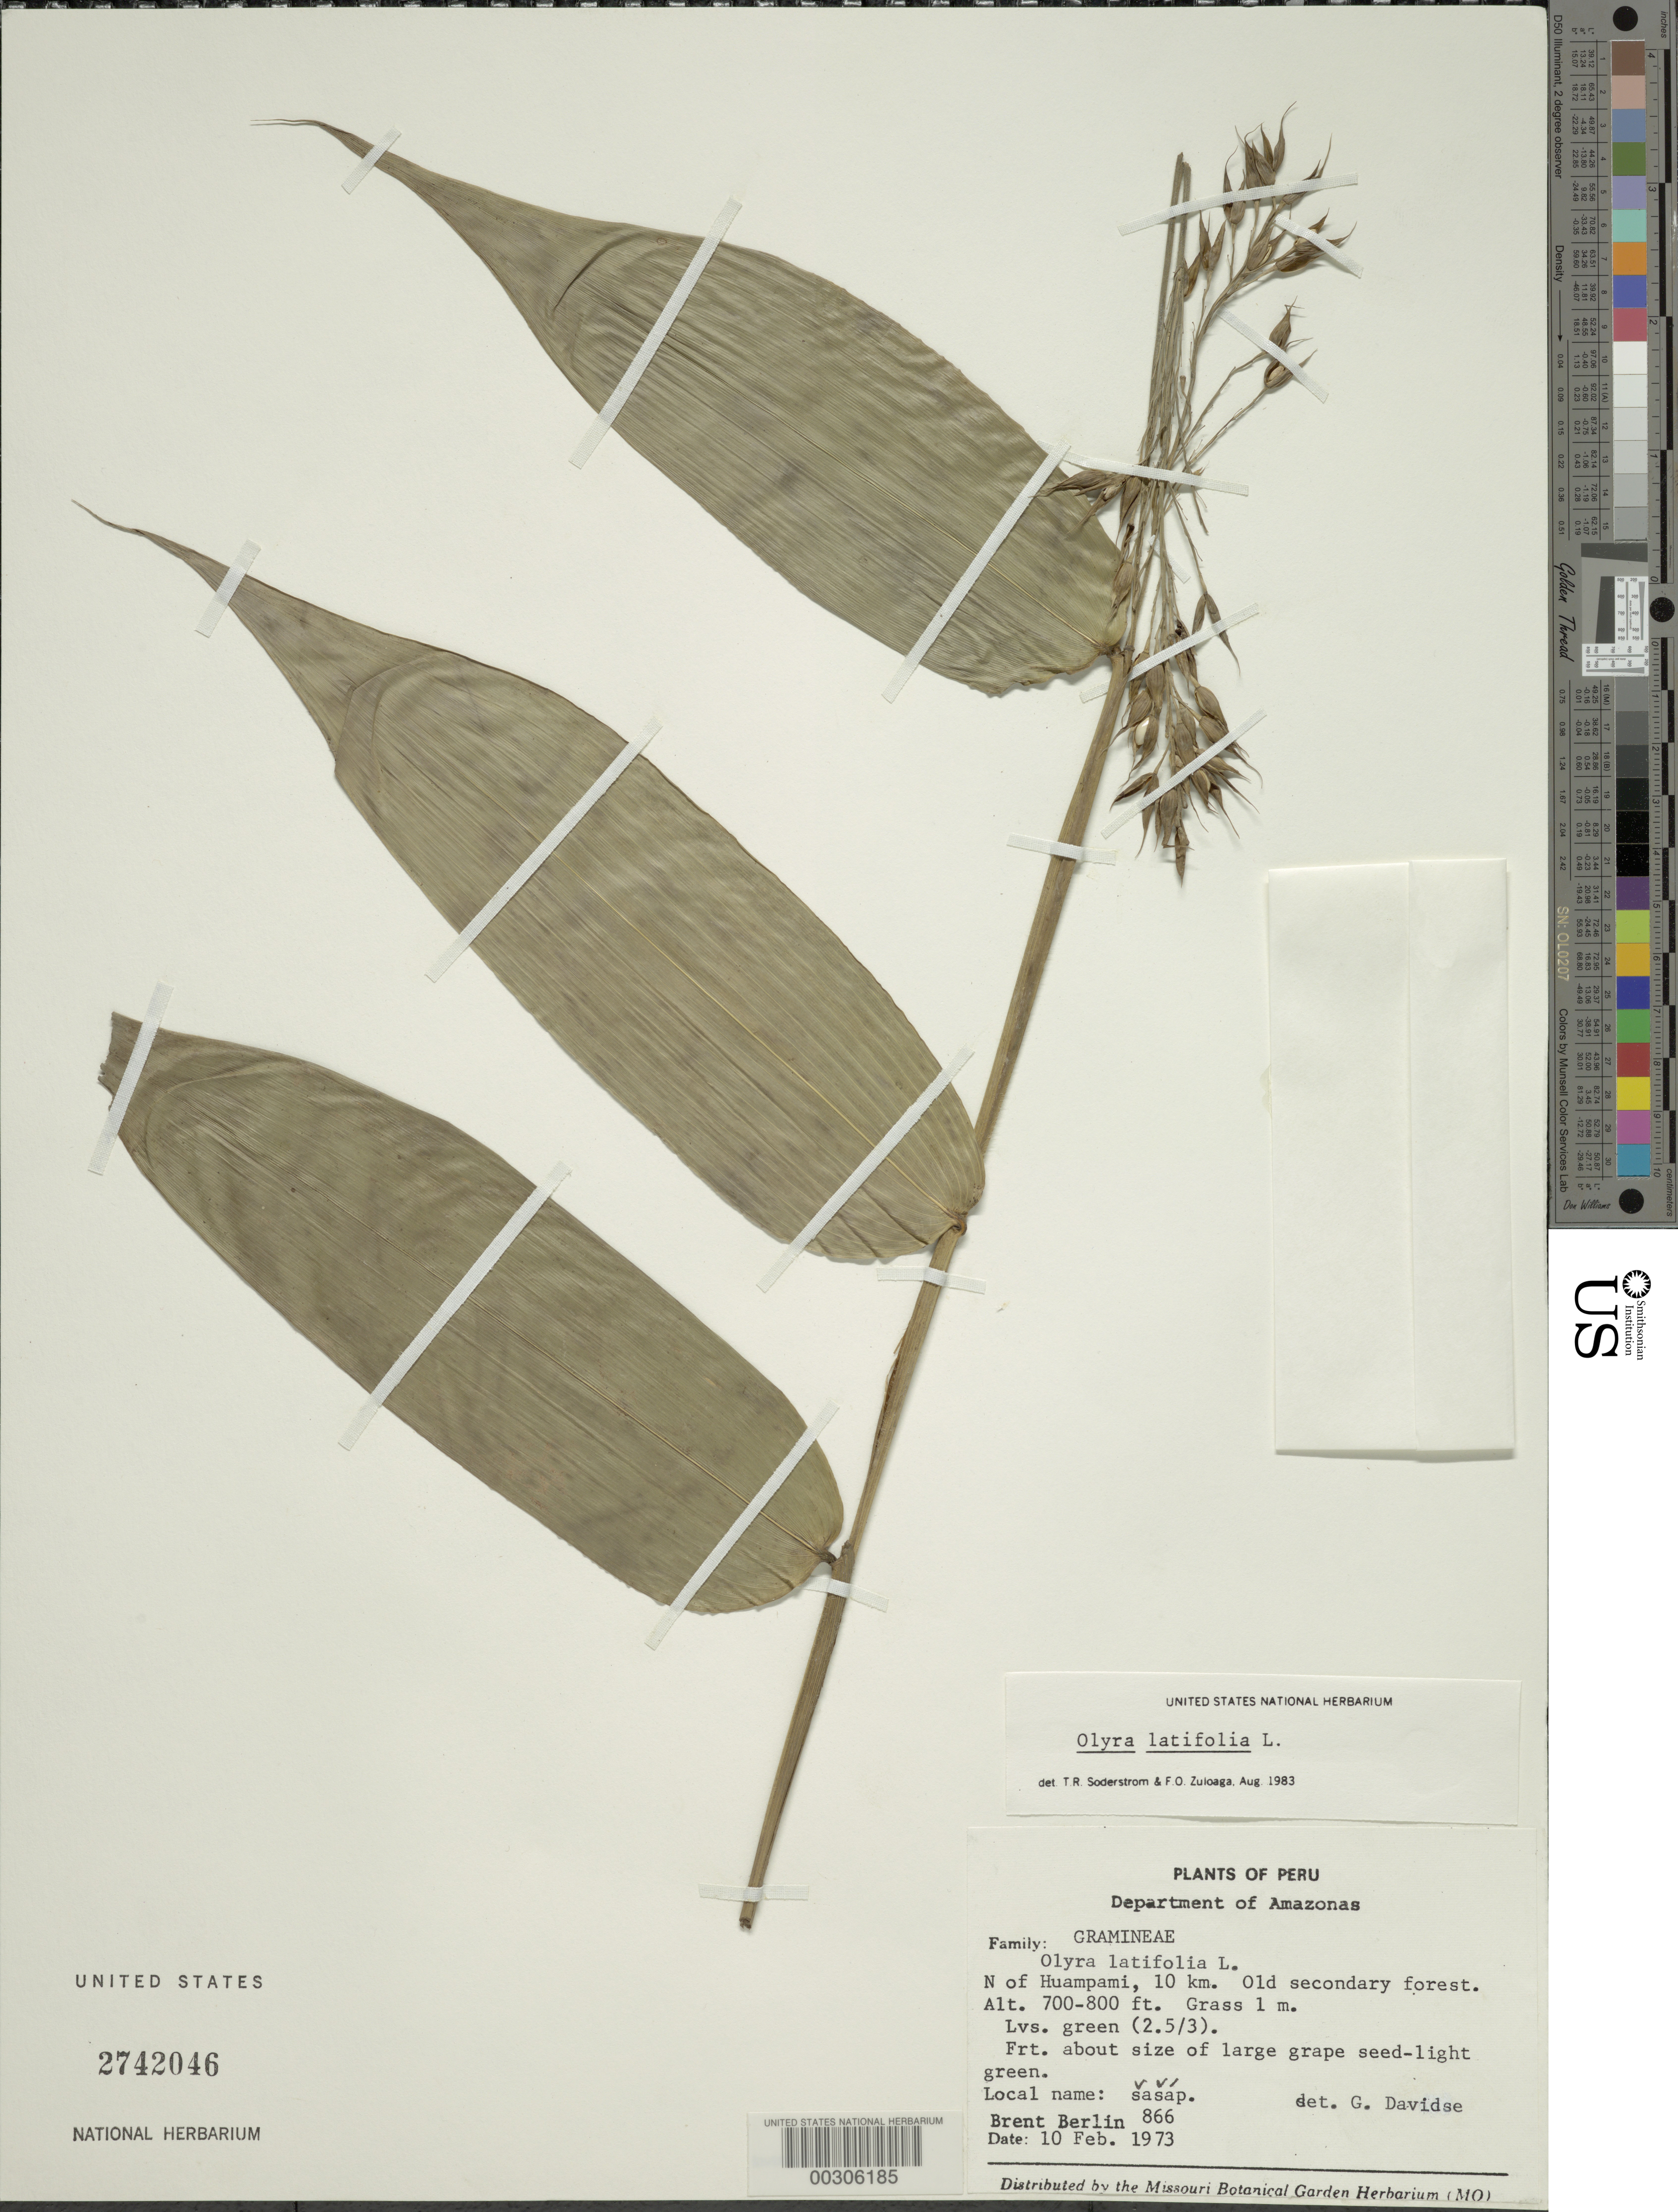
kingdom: Plantae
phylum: Tracheophyta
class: Liliopsida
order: Poales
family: Poaceae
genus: Olyra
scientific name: Olyra latifolia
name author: L.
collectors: B. Berlin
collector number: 866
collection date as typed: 10 Feb 1973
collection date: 1973-02-10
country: Peru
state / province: Amazonas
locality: Huampami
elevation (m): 214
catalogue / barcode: US 2742046